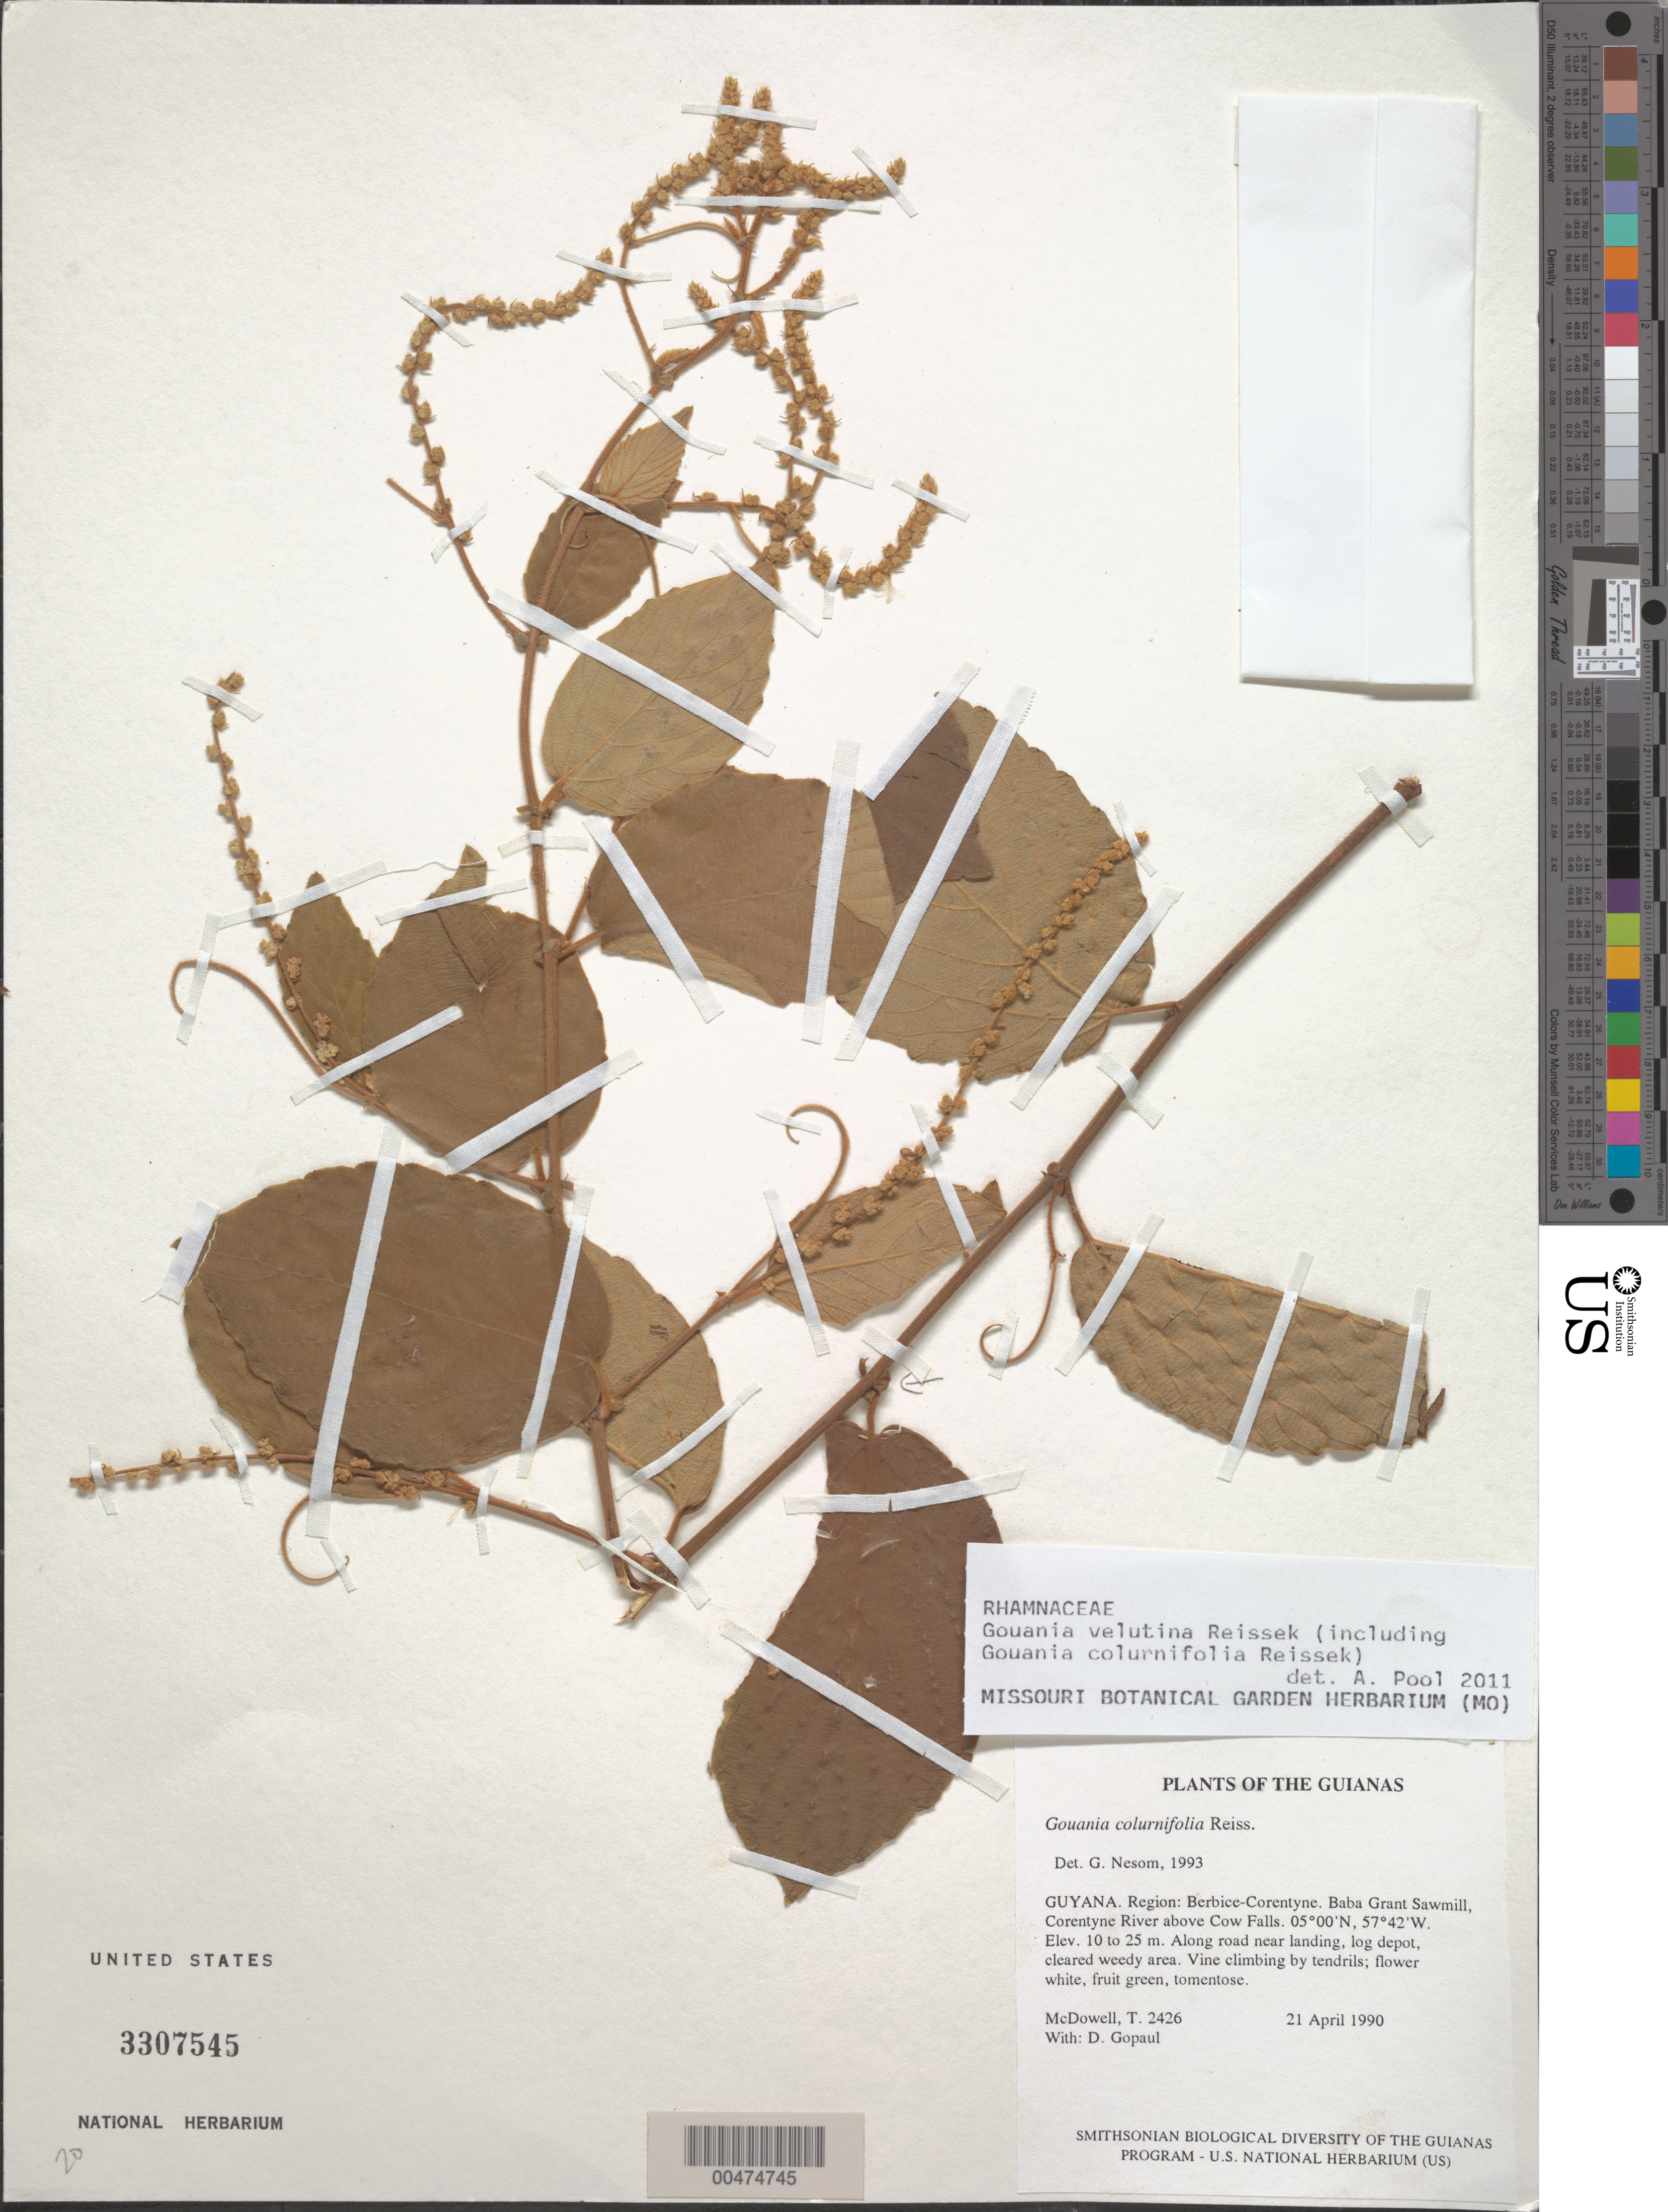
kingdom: Plantae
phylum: Tracheophyta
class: Magnoliopsida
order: Rosales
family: Rhamnaceae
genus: Gouania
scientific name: Gouania velutina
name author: Reissek in Mart.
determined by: Pool, A., (MO), Missouri Botanical Garden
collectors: T. McDowell & D. Gopaul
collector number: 2426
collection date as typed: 21 April 1990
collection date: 1990-04-21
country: Guyana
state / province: E. Berbice-Corentyne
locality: Baba Grant Sawmill, Corentyne River above Cow Falls. Along road near landing & in log depot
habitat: Cleared weedy area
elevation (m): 10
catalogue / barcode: US 3307545